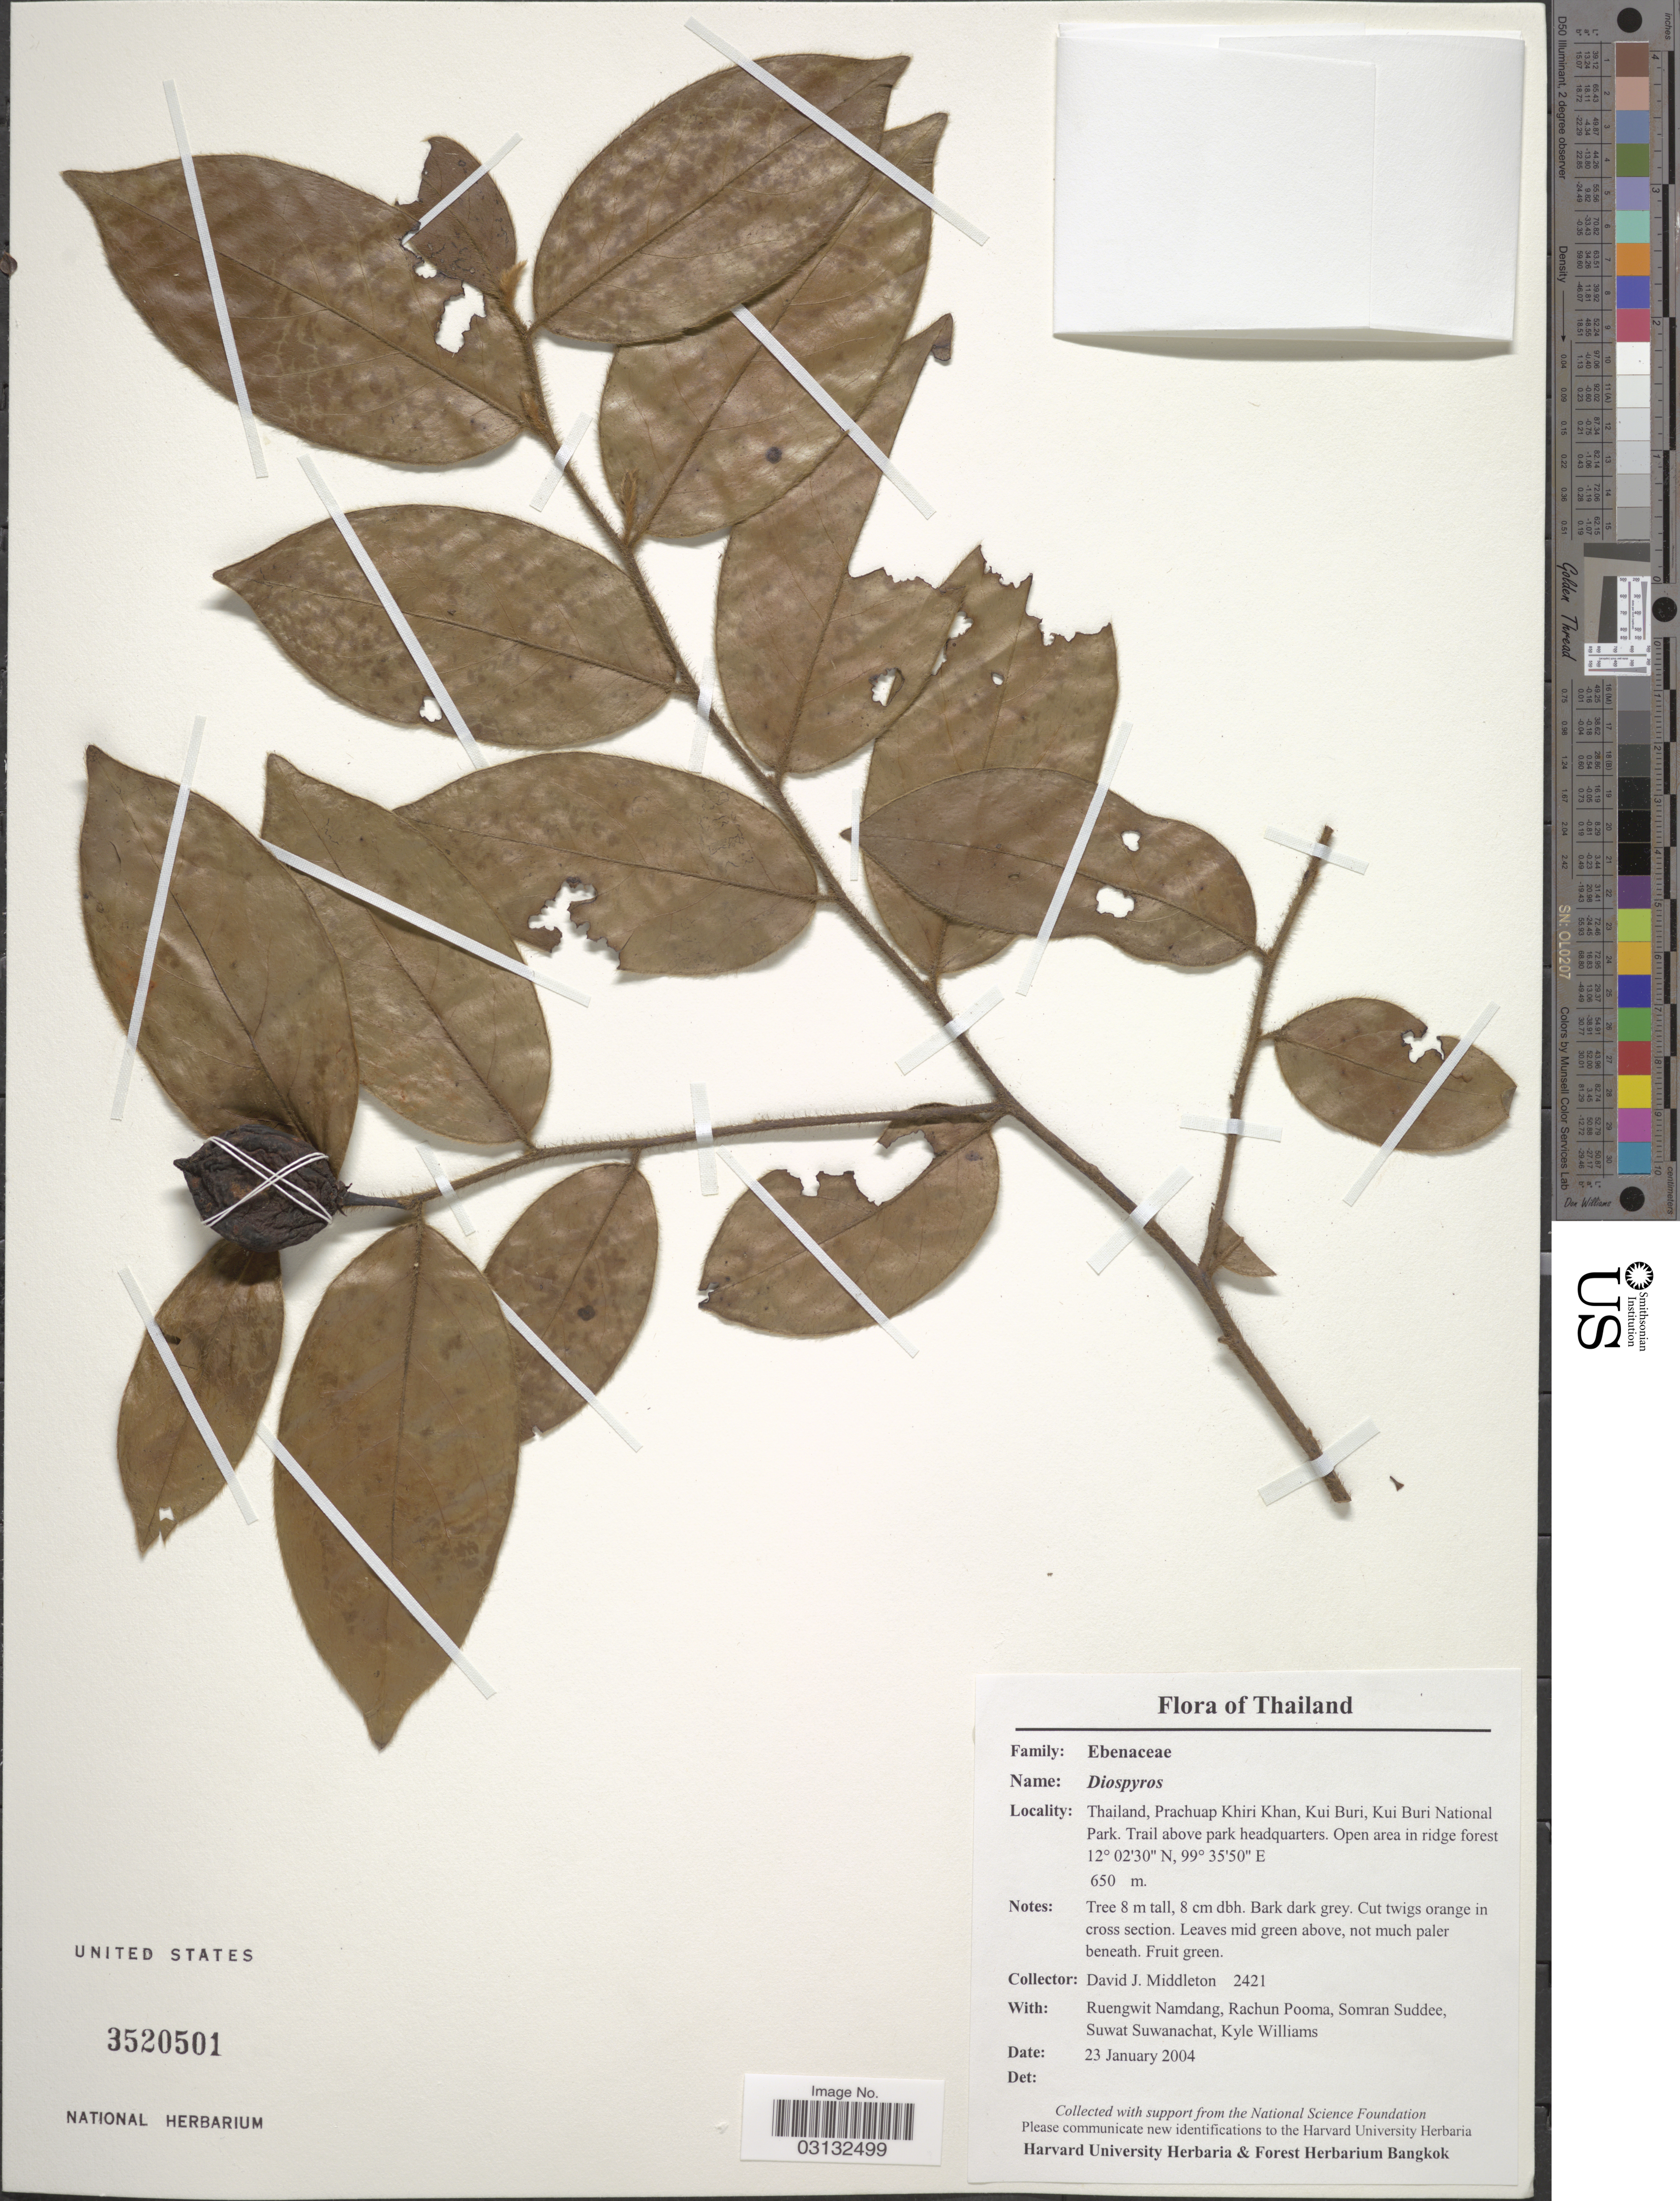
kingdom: Plantae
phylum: Tracheophyta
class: Magnoliopsida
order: Ericales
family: Ebenaceae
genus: Diospyros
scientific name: Diospyros sp.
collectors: D. J. Middleton, R. Namdang, R. Pooma, S. Suddee & et al.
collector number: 2421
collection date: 2004-01-23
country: Thailand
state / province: Prachuap Khiri Khan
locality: Kui Buri, Kui Buri National Park Trail above park headquarters.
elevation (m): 650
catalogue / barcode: US 3520501